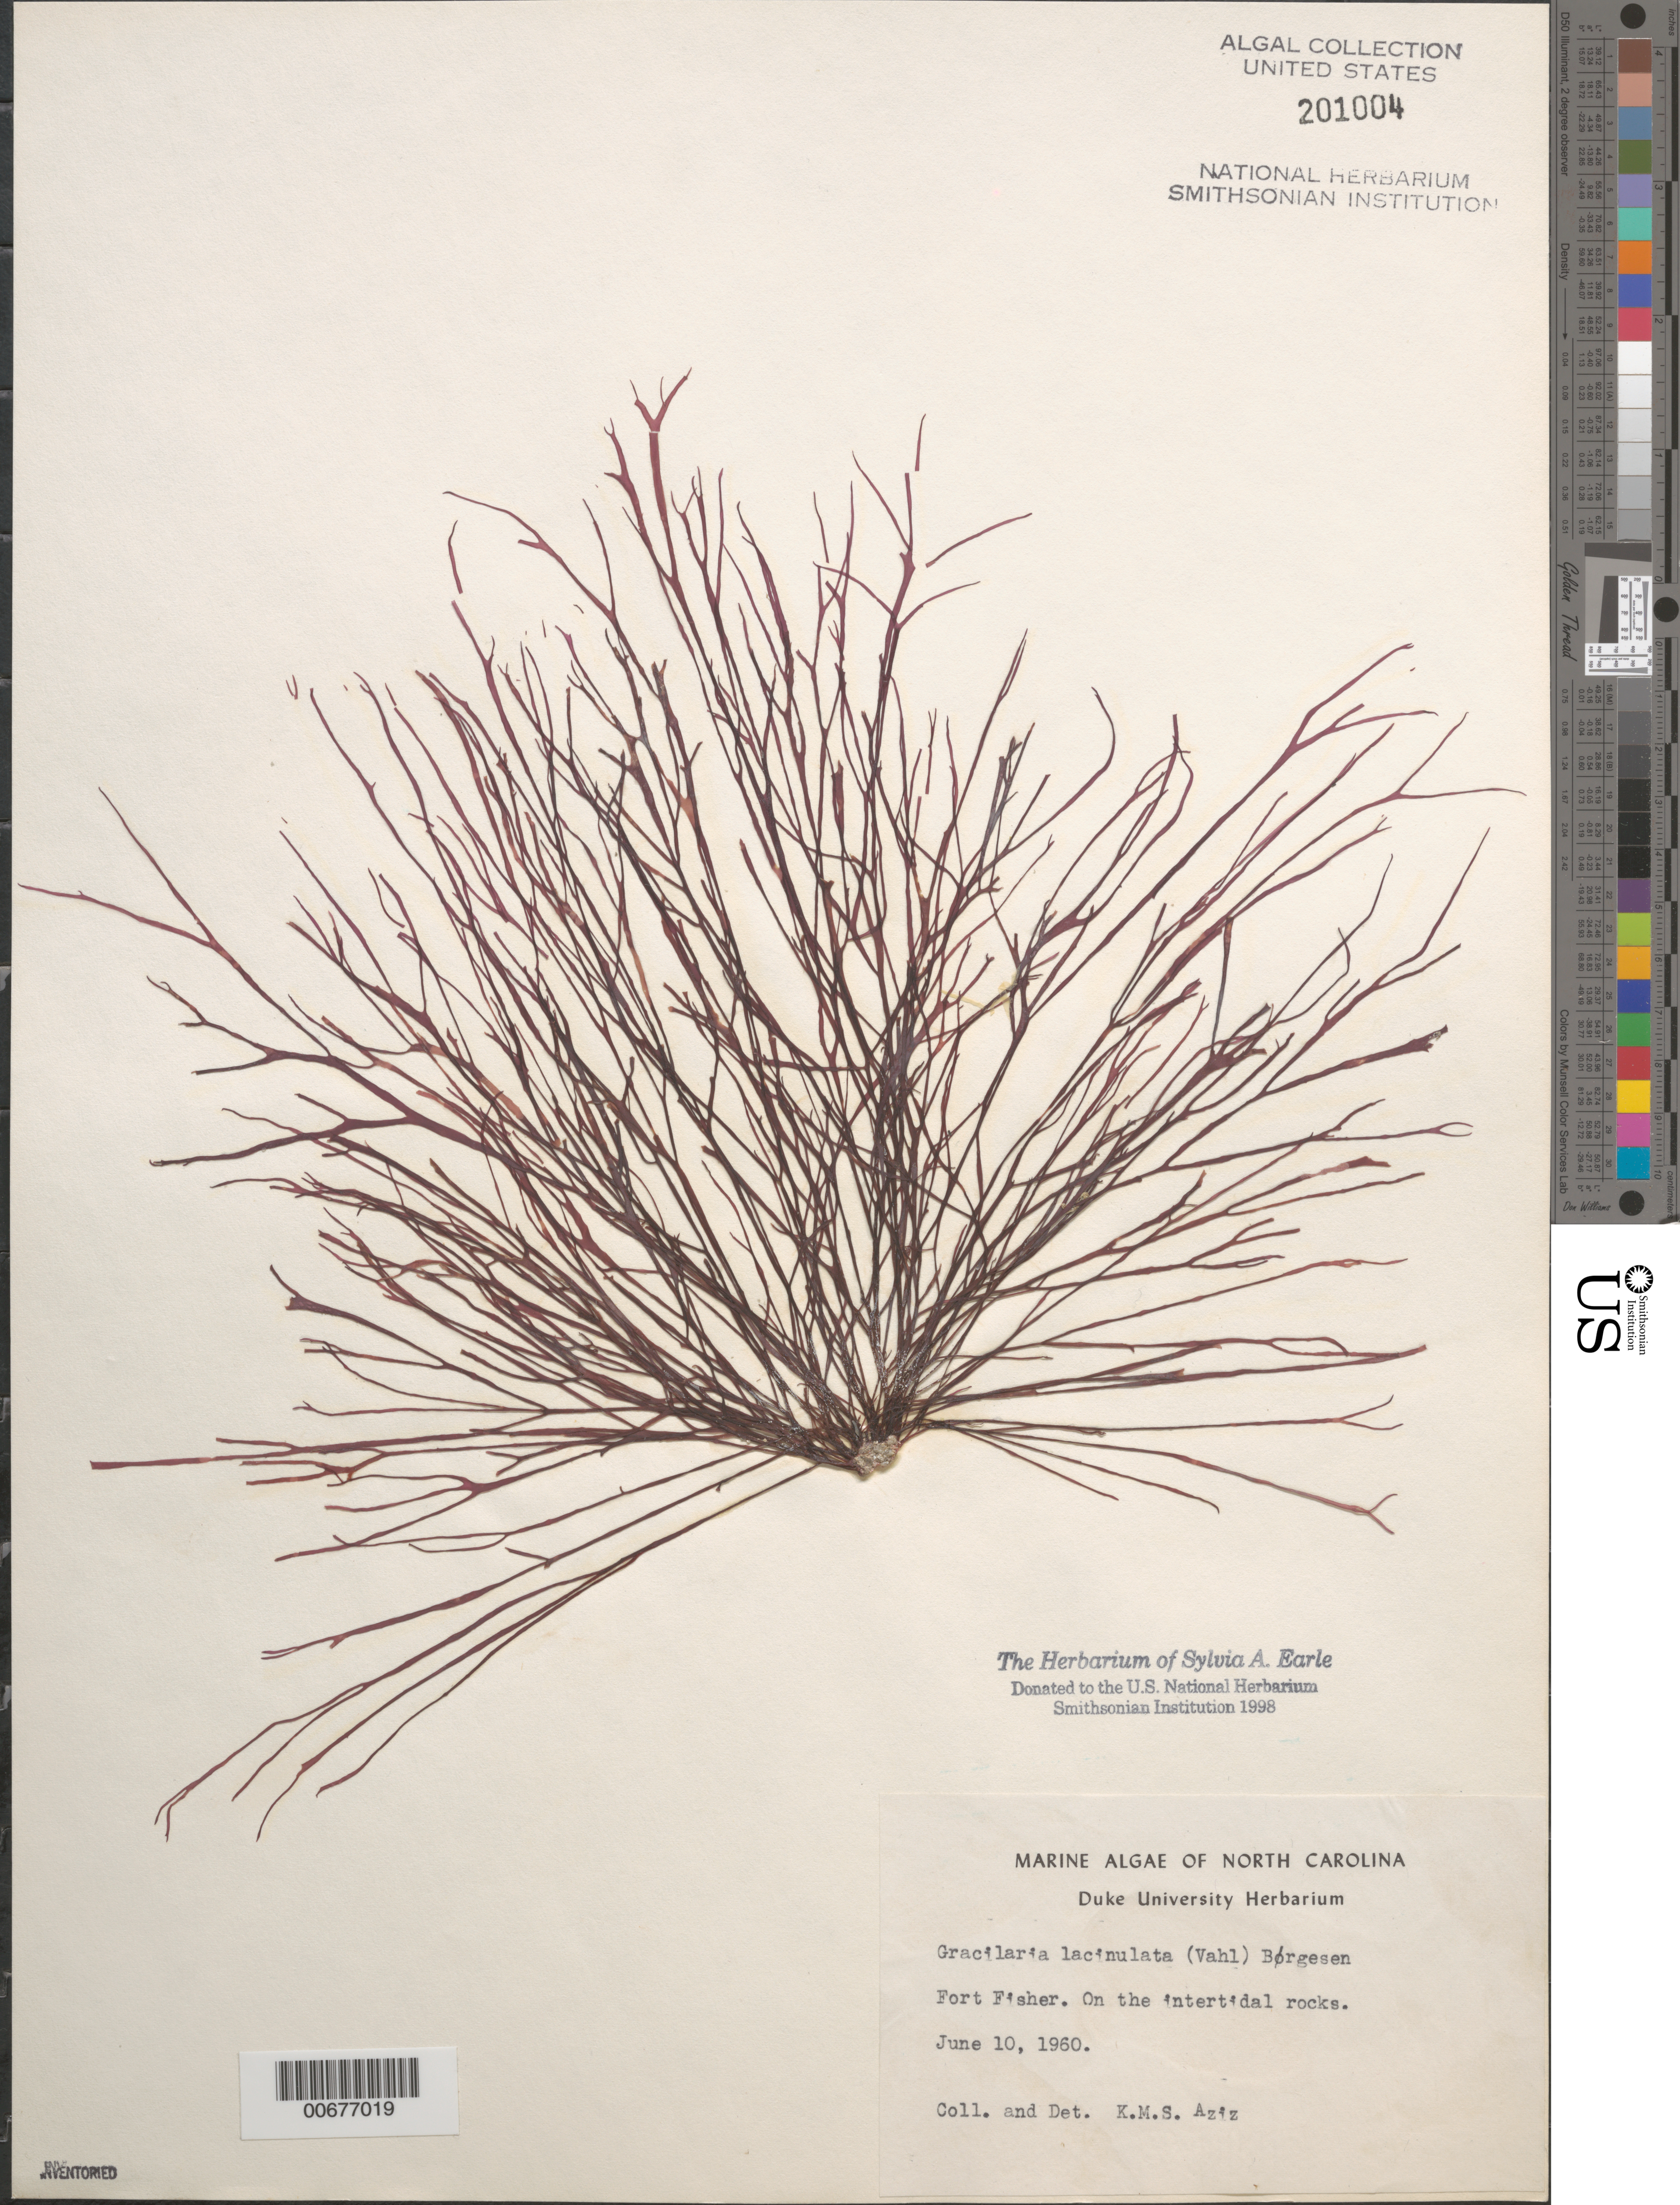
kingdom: Plantae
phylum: Rhodophyta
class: Florideophyceae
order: Gracilariales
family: Gracilariaceae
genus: Gracilaria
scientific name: Gracilaria isabellana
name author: Gurgel et al. in I.A. Abbott & McDermid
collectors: K. M. Aziz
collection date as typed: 10 Jun 1960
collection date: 1960-06-10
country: United States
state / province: North Carolina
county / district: New Hanover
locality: Fort Fisher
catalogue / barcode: US 201004